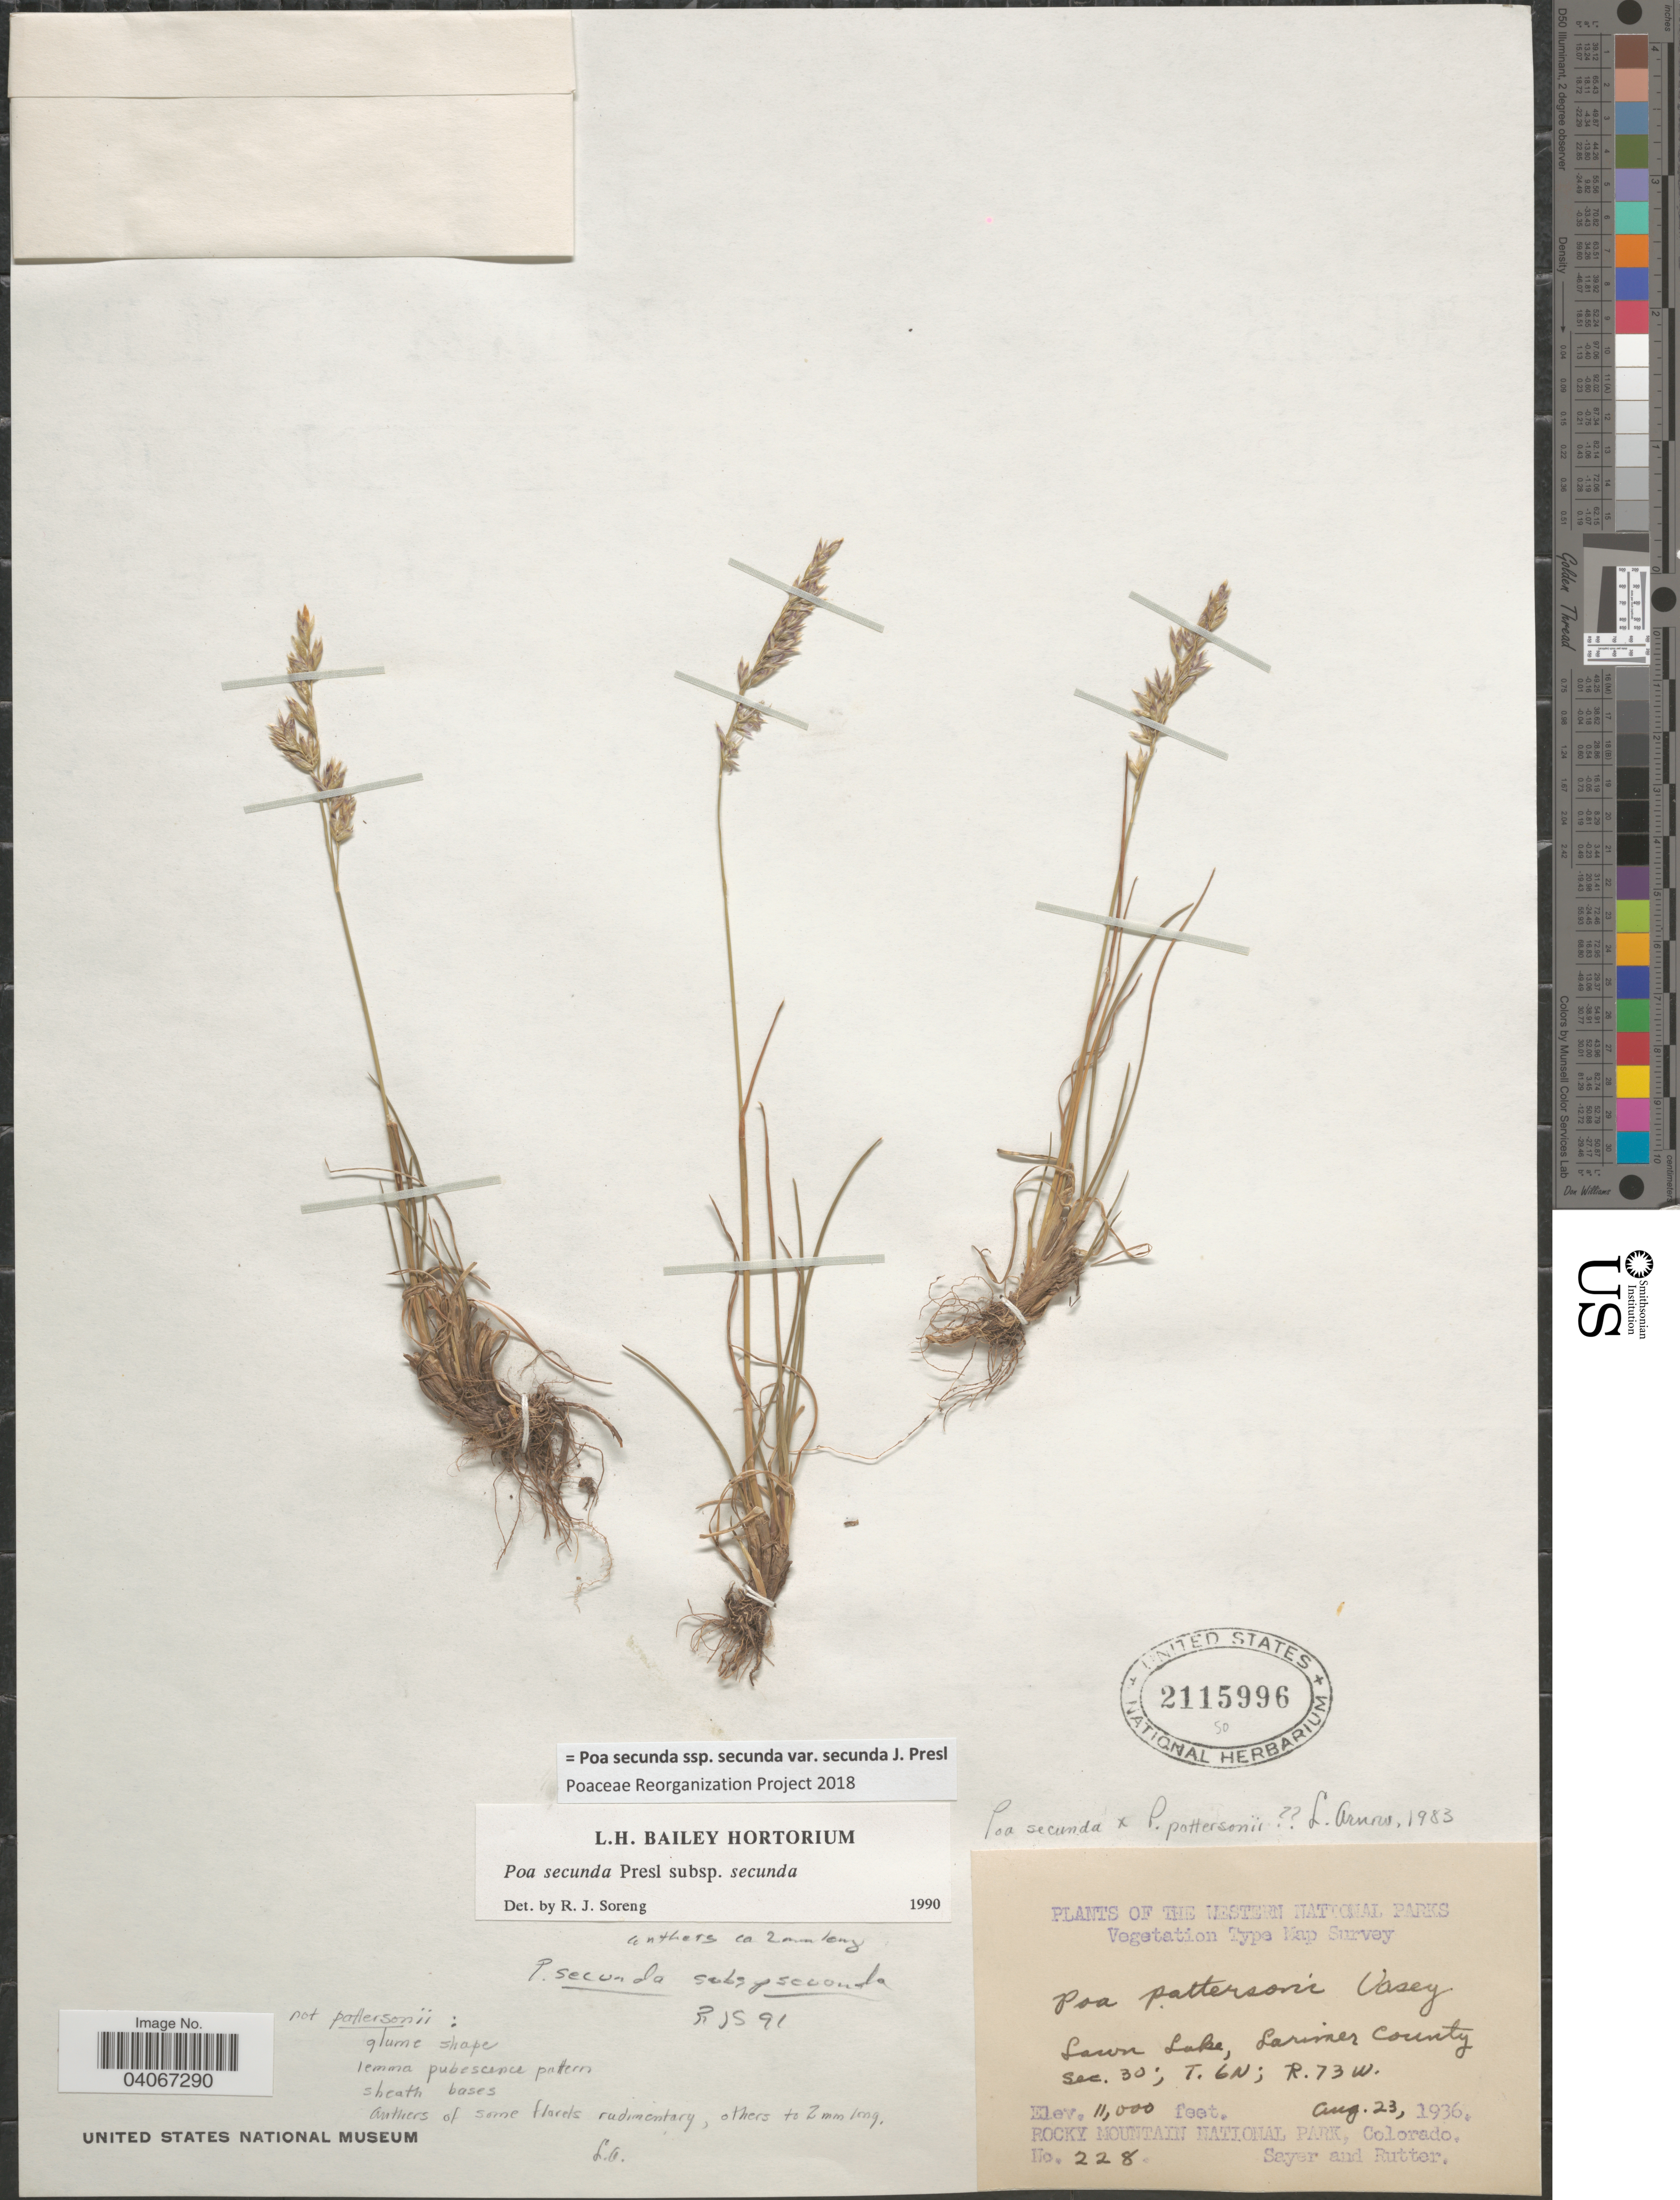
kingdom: Plantae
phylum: Tracheophyta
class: Liliopsida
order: Poales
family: Poaceae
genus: Poa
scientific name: Poa secunda subsp. secunda var. secunda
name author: J. Presl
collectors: Sayer & Rutter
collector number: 228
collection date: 1936-08-23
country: United States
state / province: Colorado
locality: Western National Parks Vegetation Type Map Survey. Lawn Lake, Larimer County. Sec. 30; T. 6N; R73 W. Rocky Mountain National Park.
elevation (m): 3353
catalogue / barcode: US 2115996